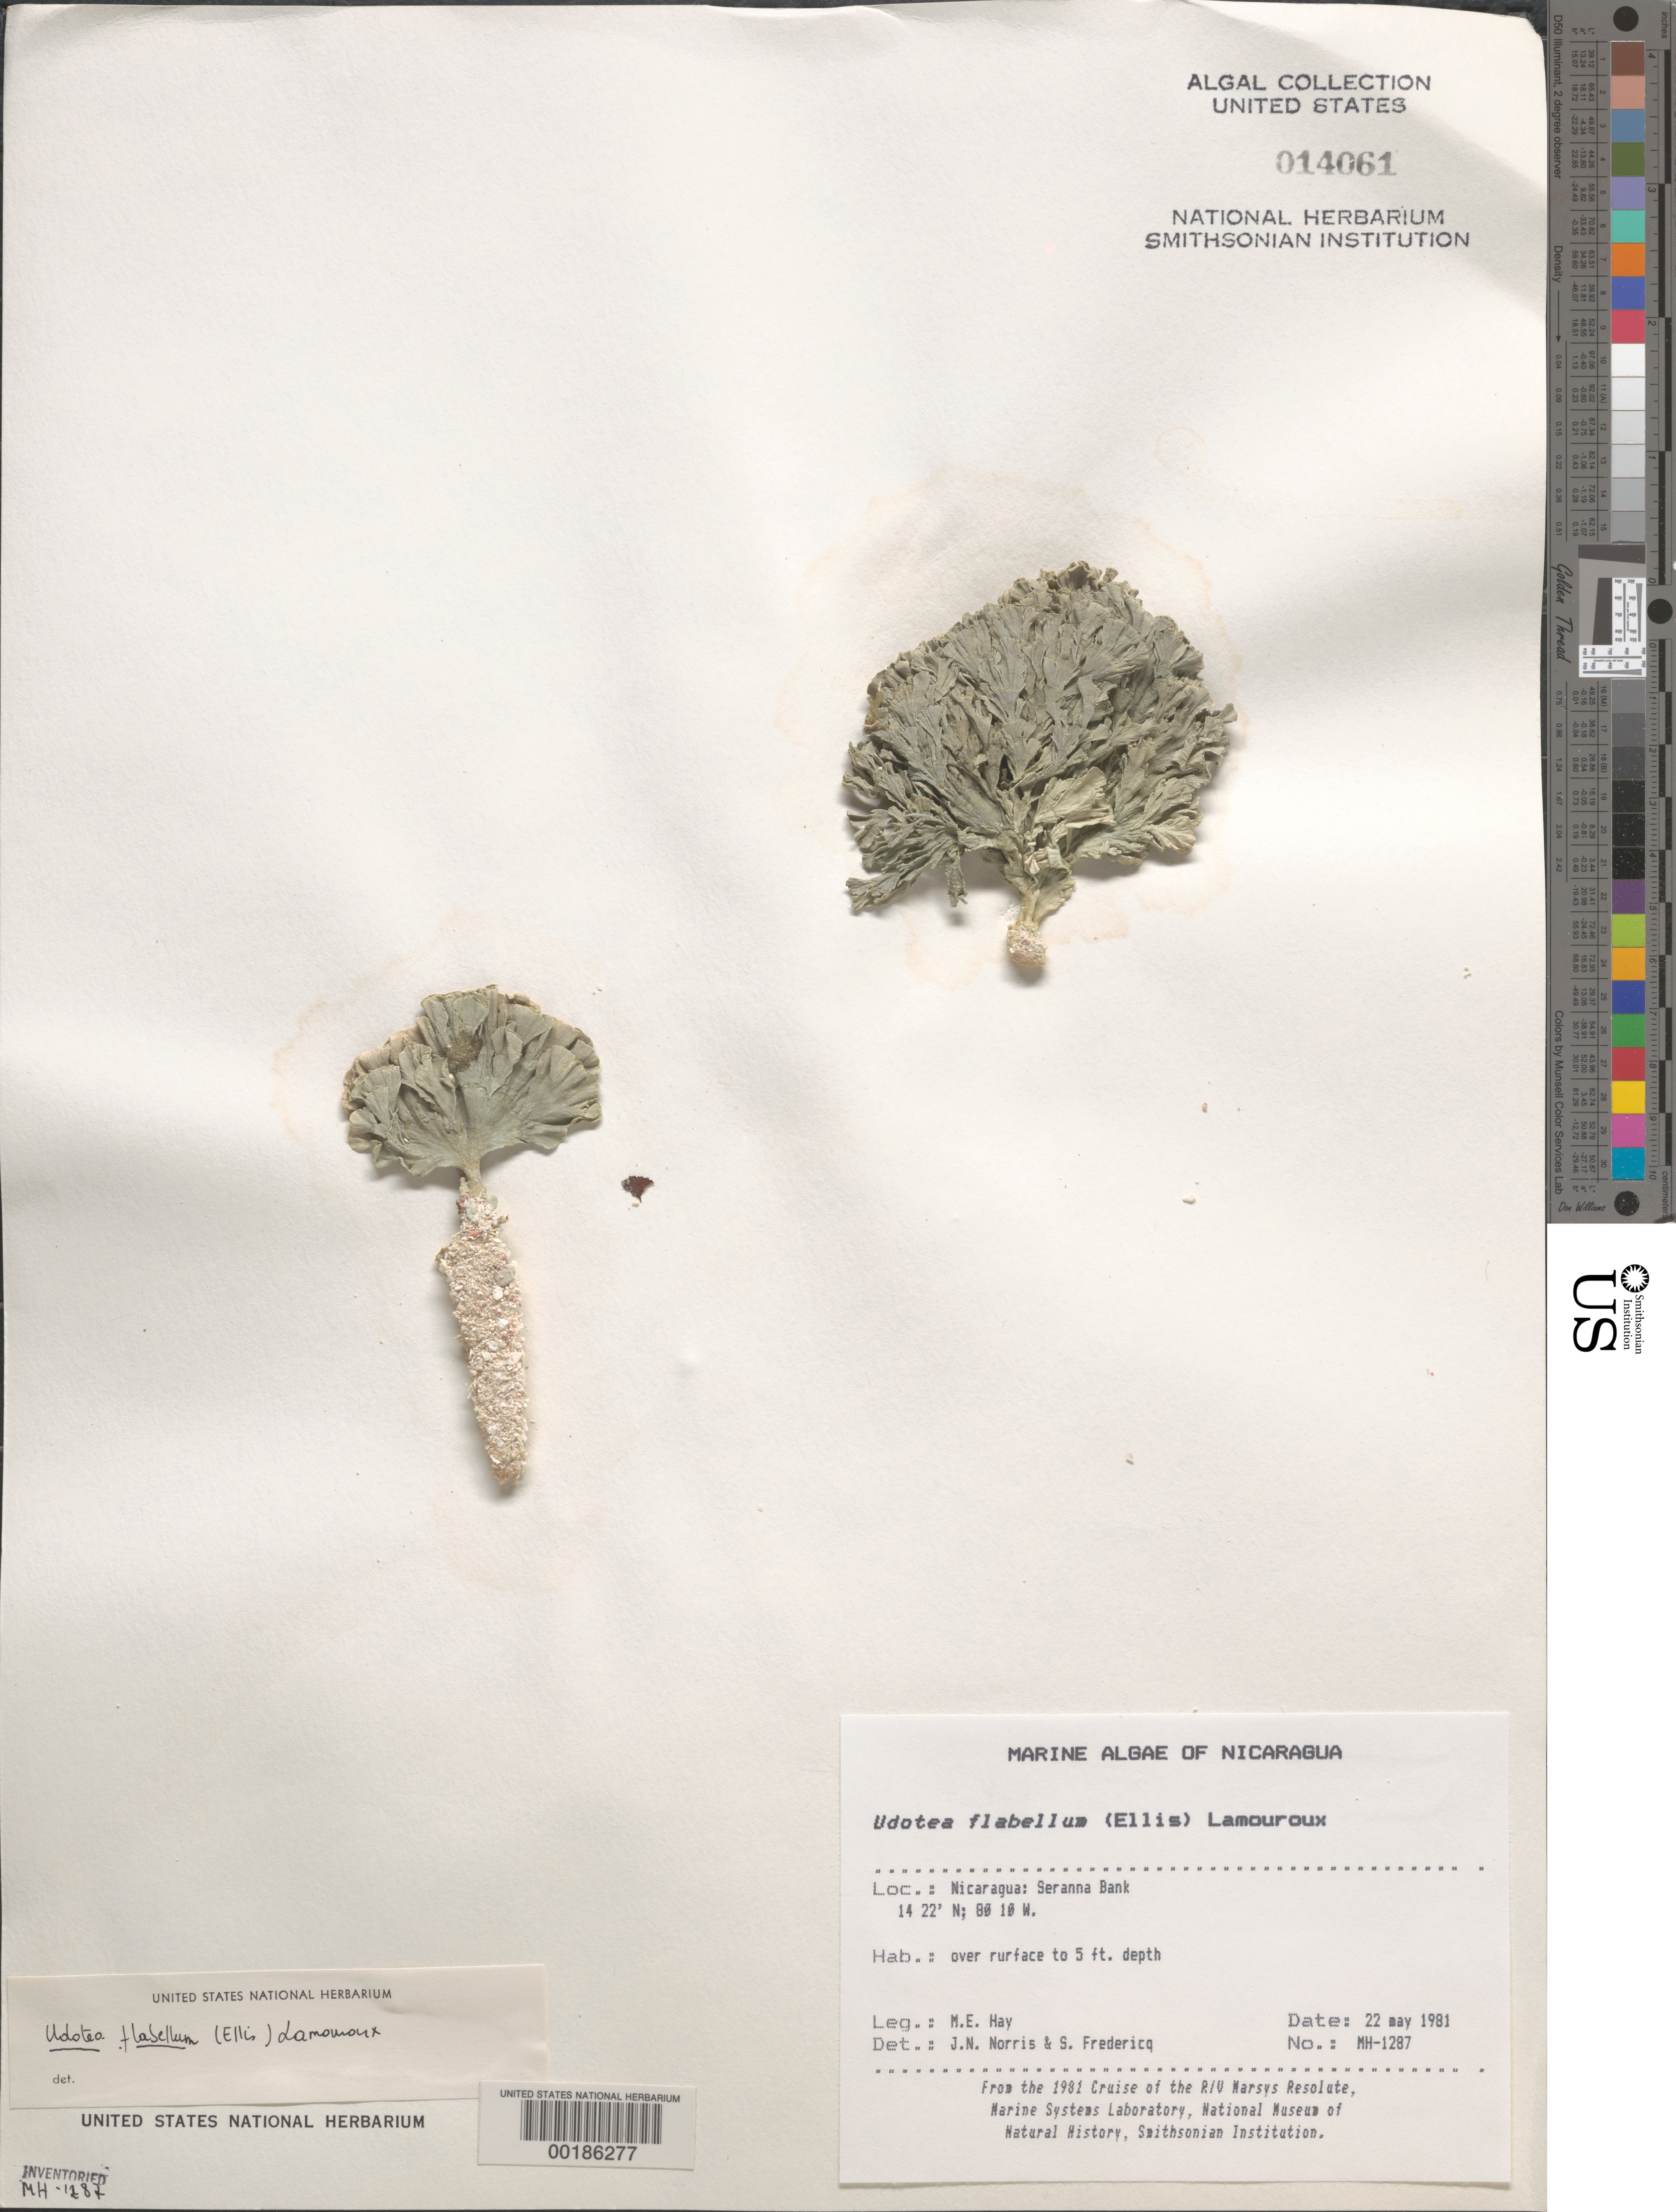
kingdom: Plantae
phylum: Chlorophyta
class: Ulvophyceae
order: Bryopsidales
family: Udoteaceae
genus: Udotea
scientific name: Udotea flabellum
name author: (J. Ellis & Sol.) M. Howe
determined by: Norris, J. N.; Fredericq, S.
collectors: M. E. Hay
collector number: MEH-1287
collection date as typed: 22 May 1981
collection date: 1981-05-22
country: Nicaragua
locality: Seranna bank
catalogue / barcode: US 14061